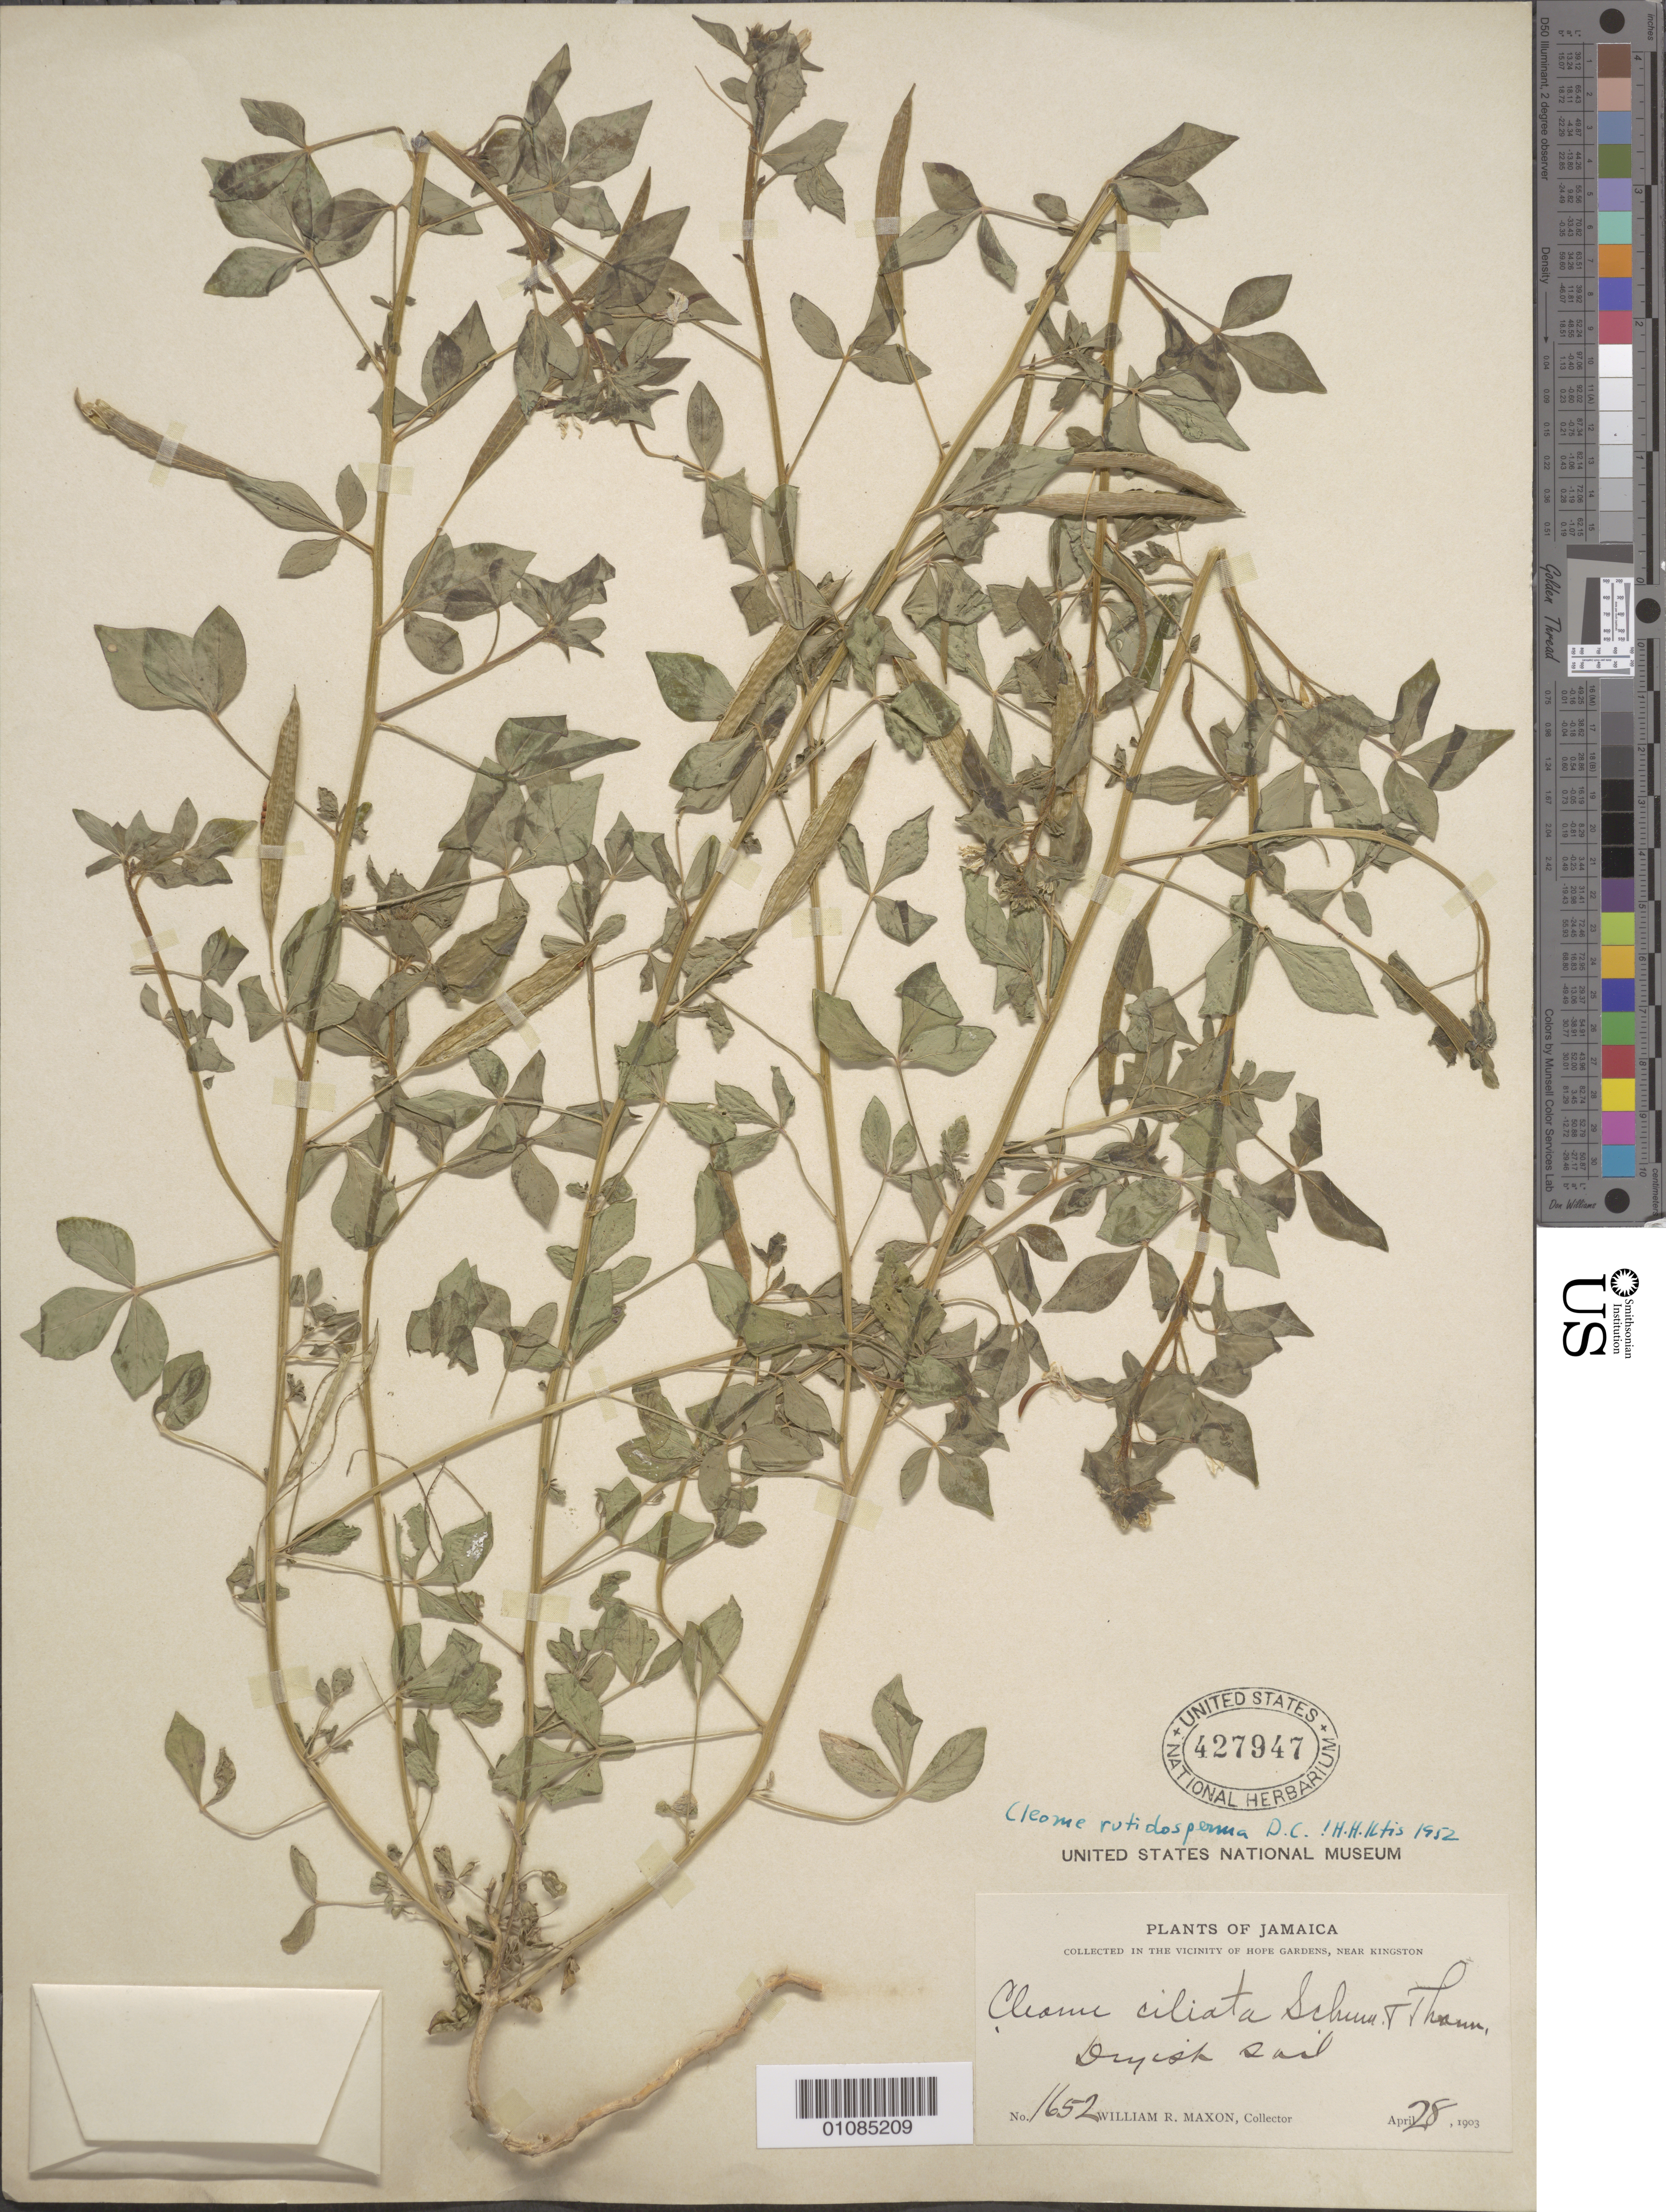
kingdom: Plantae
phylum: Tracheophyta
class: Magnoliopsida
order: Brassicales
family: Cleomaceae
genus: Sieruela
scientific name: Sieruela rutidosperma var. rutidosperma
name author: (DC.) Roalson & J.C. Hall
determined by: Strong, Mark T., (BOT), Smithsonian Institution - National Museum of Natural History (UNITED STATES)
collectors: W. R. Maxon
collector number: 1652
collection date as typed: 28 Apr 1903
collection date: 1903-04-28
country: Jamaica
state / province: Kingston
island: Jamaica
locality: Vicinity of Hope Gardens.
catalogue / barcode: US 427947